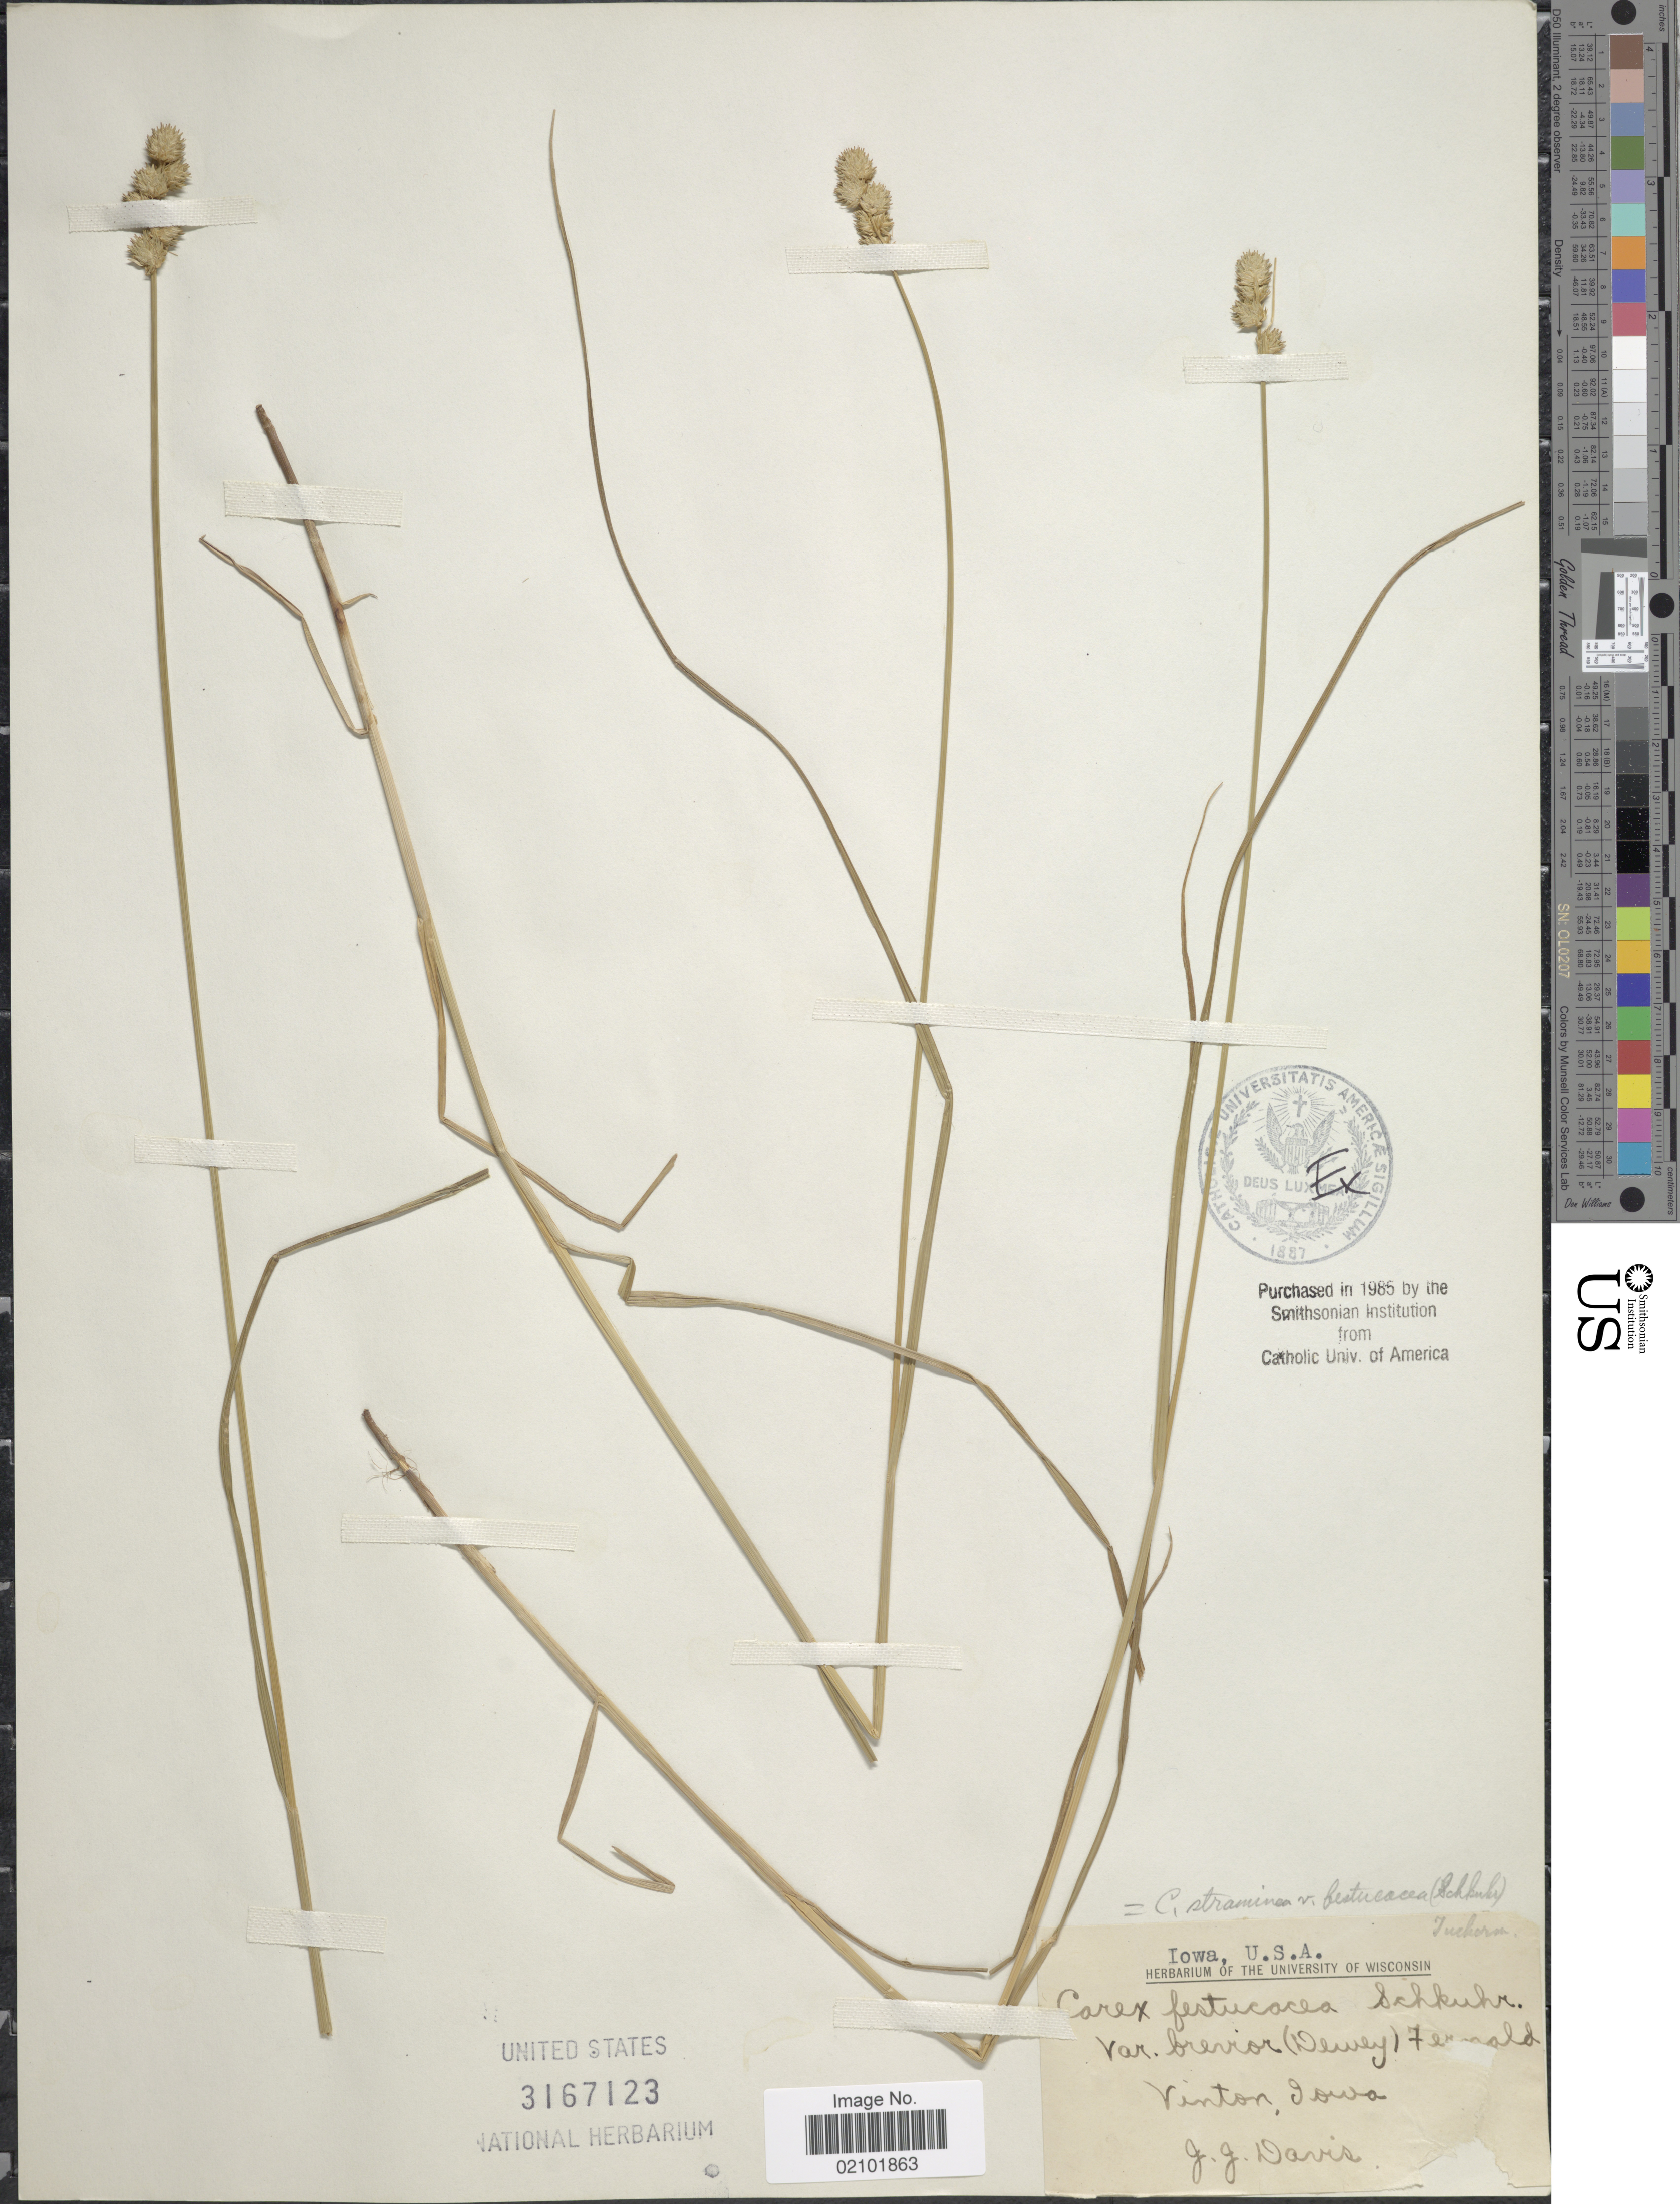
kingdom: Plantae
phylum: Tracheophyta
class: Liliopsida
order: Poales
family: Cyperaceae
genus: Carex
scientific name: Carex albolutescens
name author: Schwein.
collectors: J. Davis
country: United States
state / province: Iowa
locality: Vinton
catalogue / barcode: US 3167123